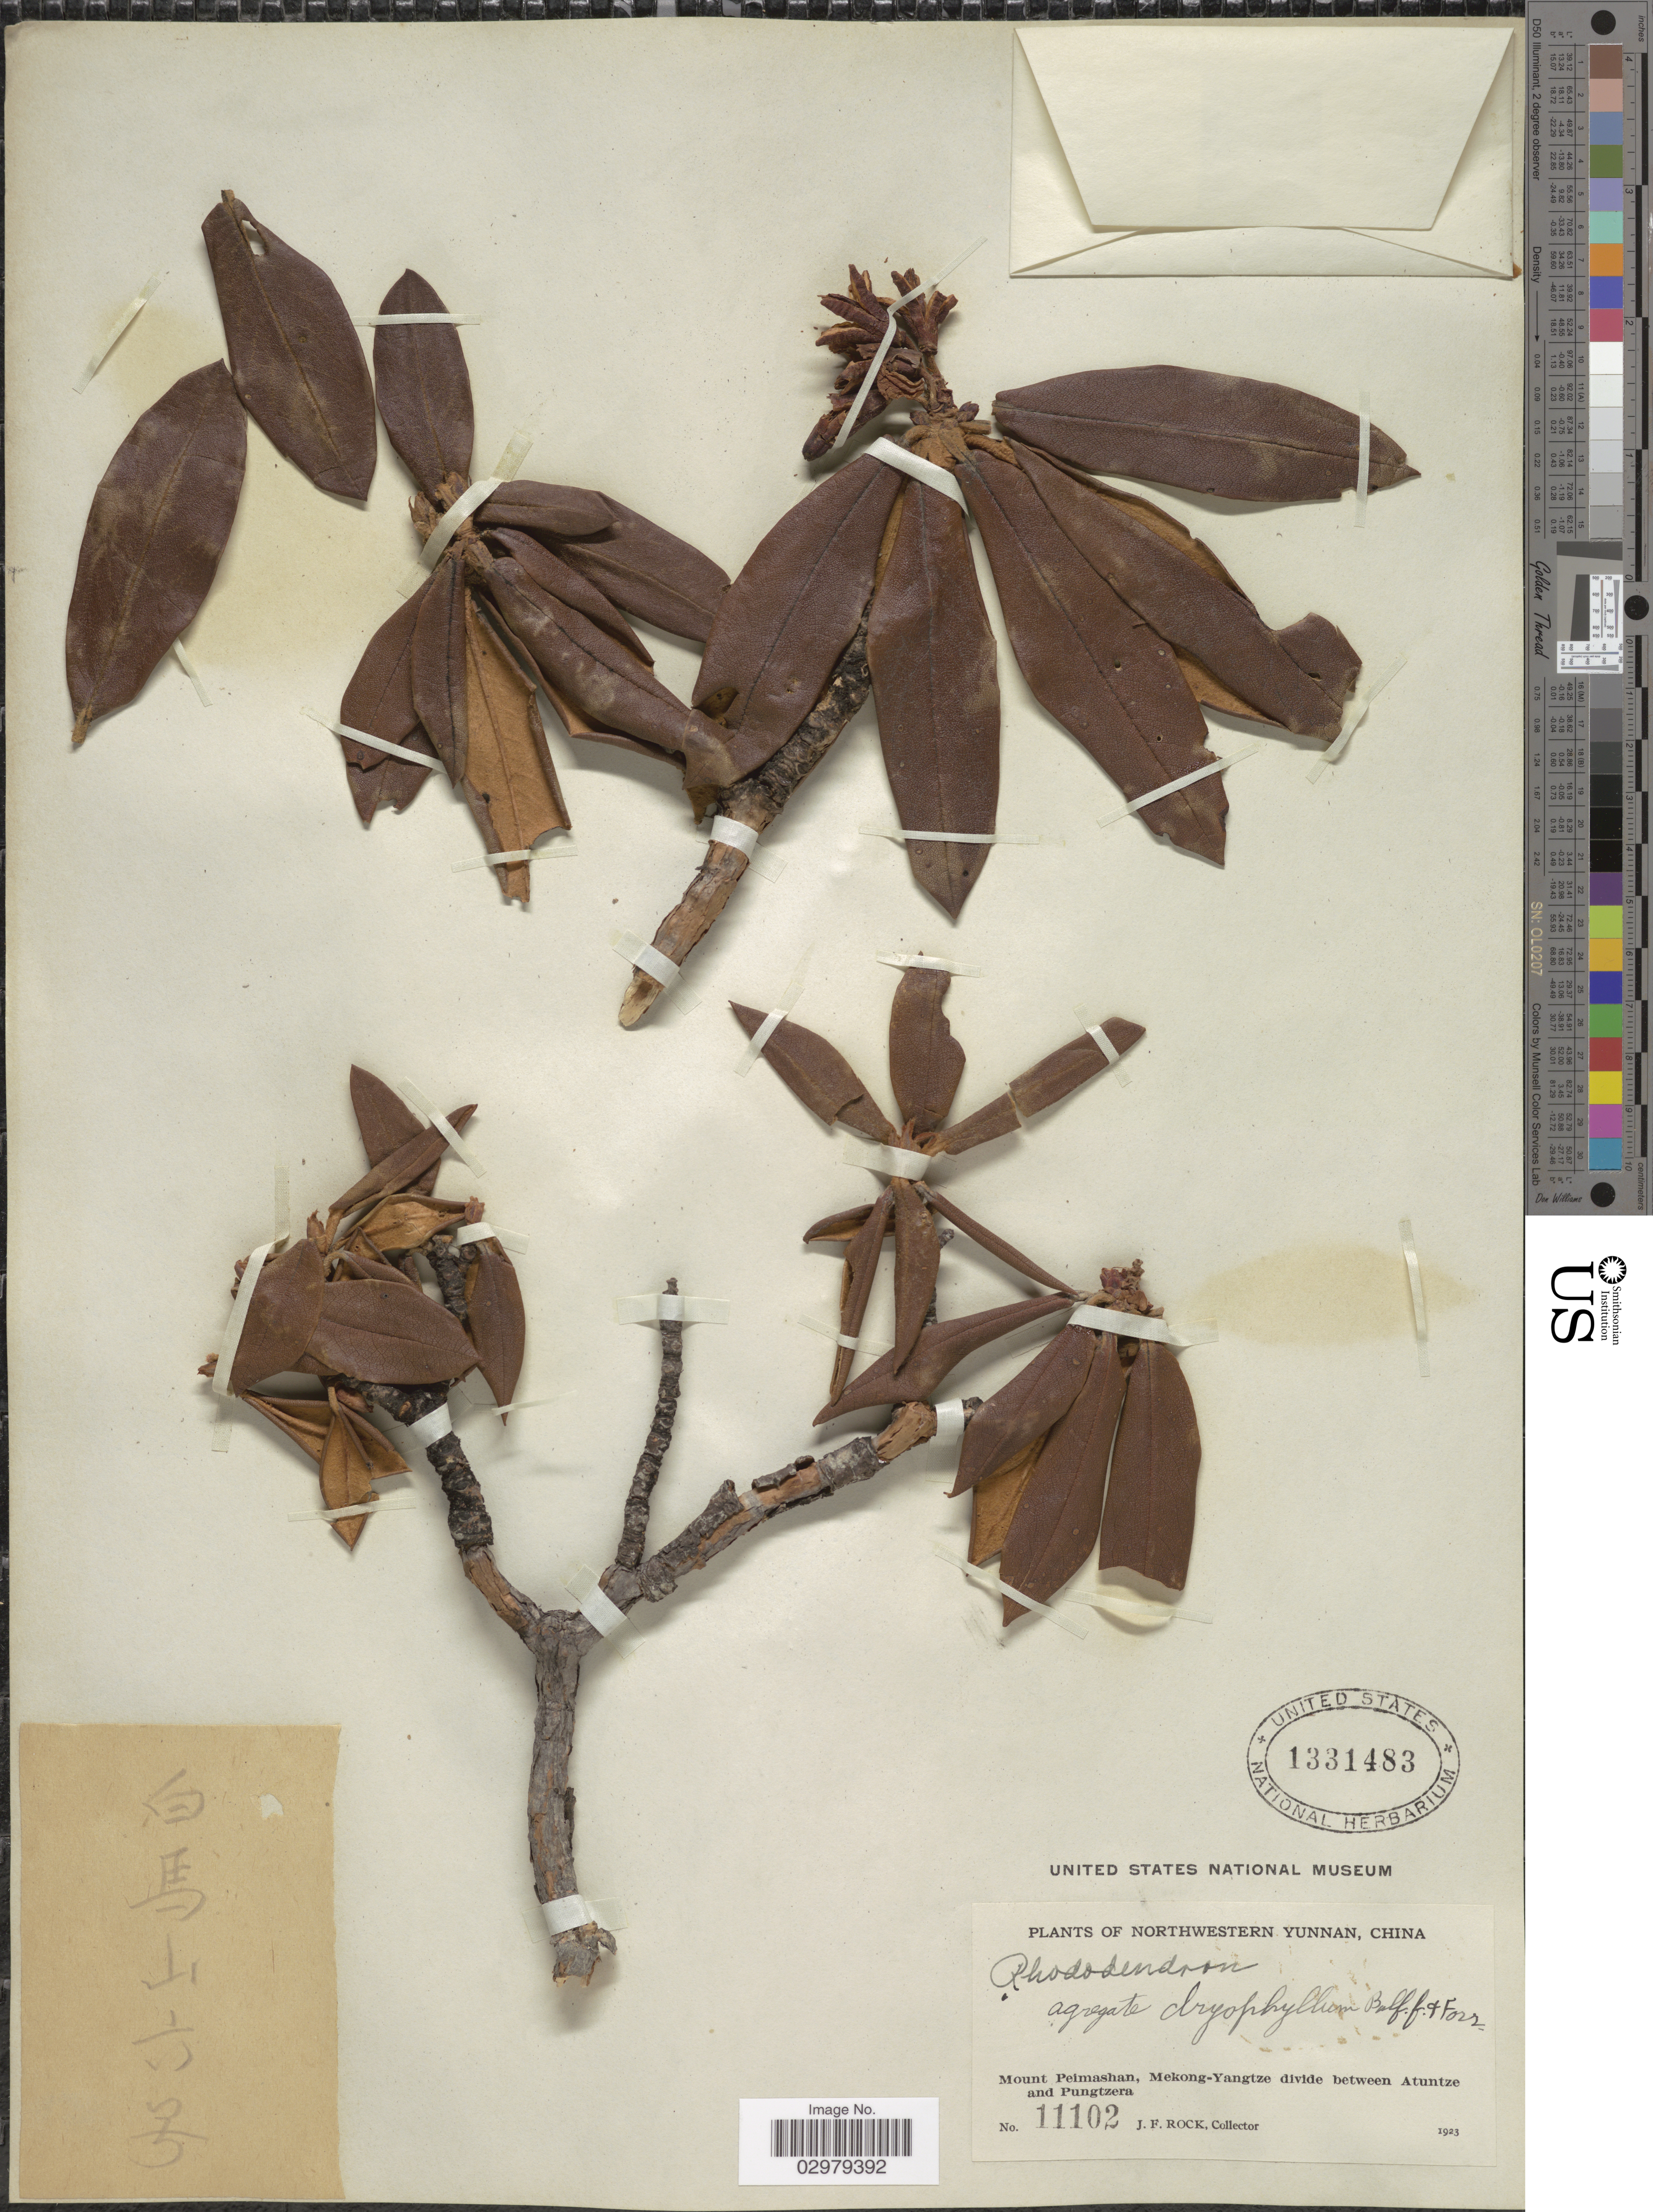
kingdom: Plantae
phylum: Tracheophyta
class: Magnoliopsida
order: Ericales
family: Ericaceae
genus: Rhododendron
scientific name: Rhododendron sp.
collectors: J. Rock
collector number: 11102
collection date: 1923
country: China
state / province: Yunnan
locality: Northwestern Yunnan. Mount Peimashan, Mekong-Yangtze divide between Atuntze and Pungtzera.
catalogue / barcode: US 1331483